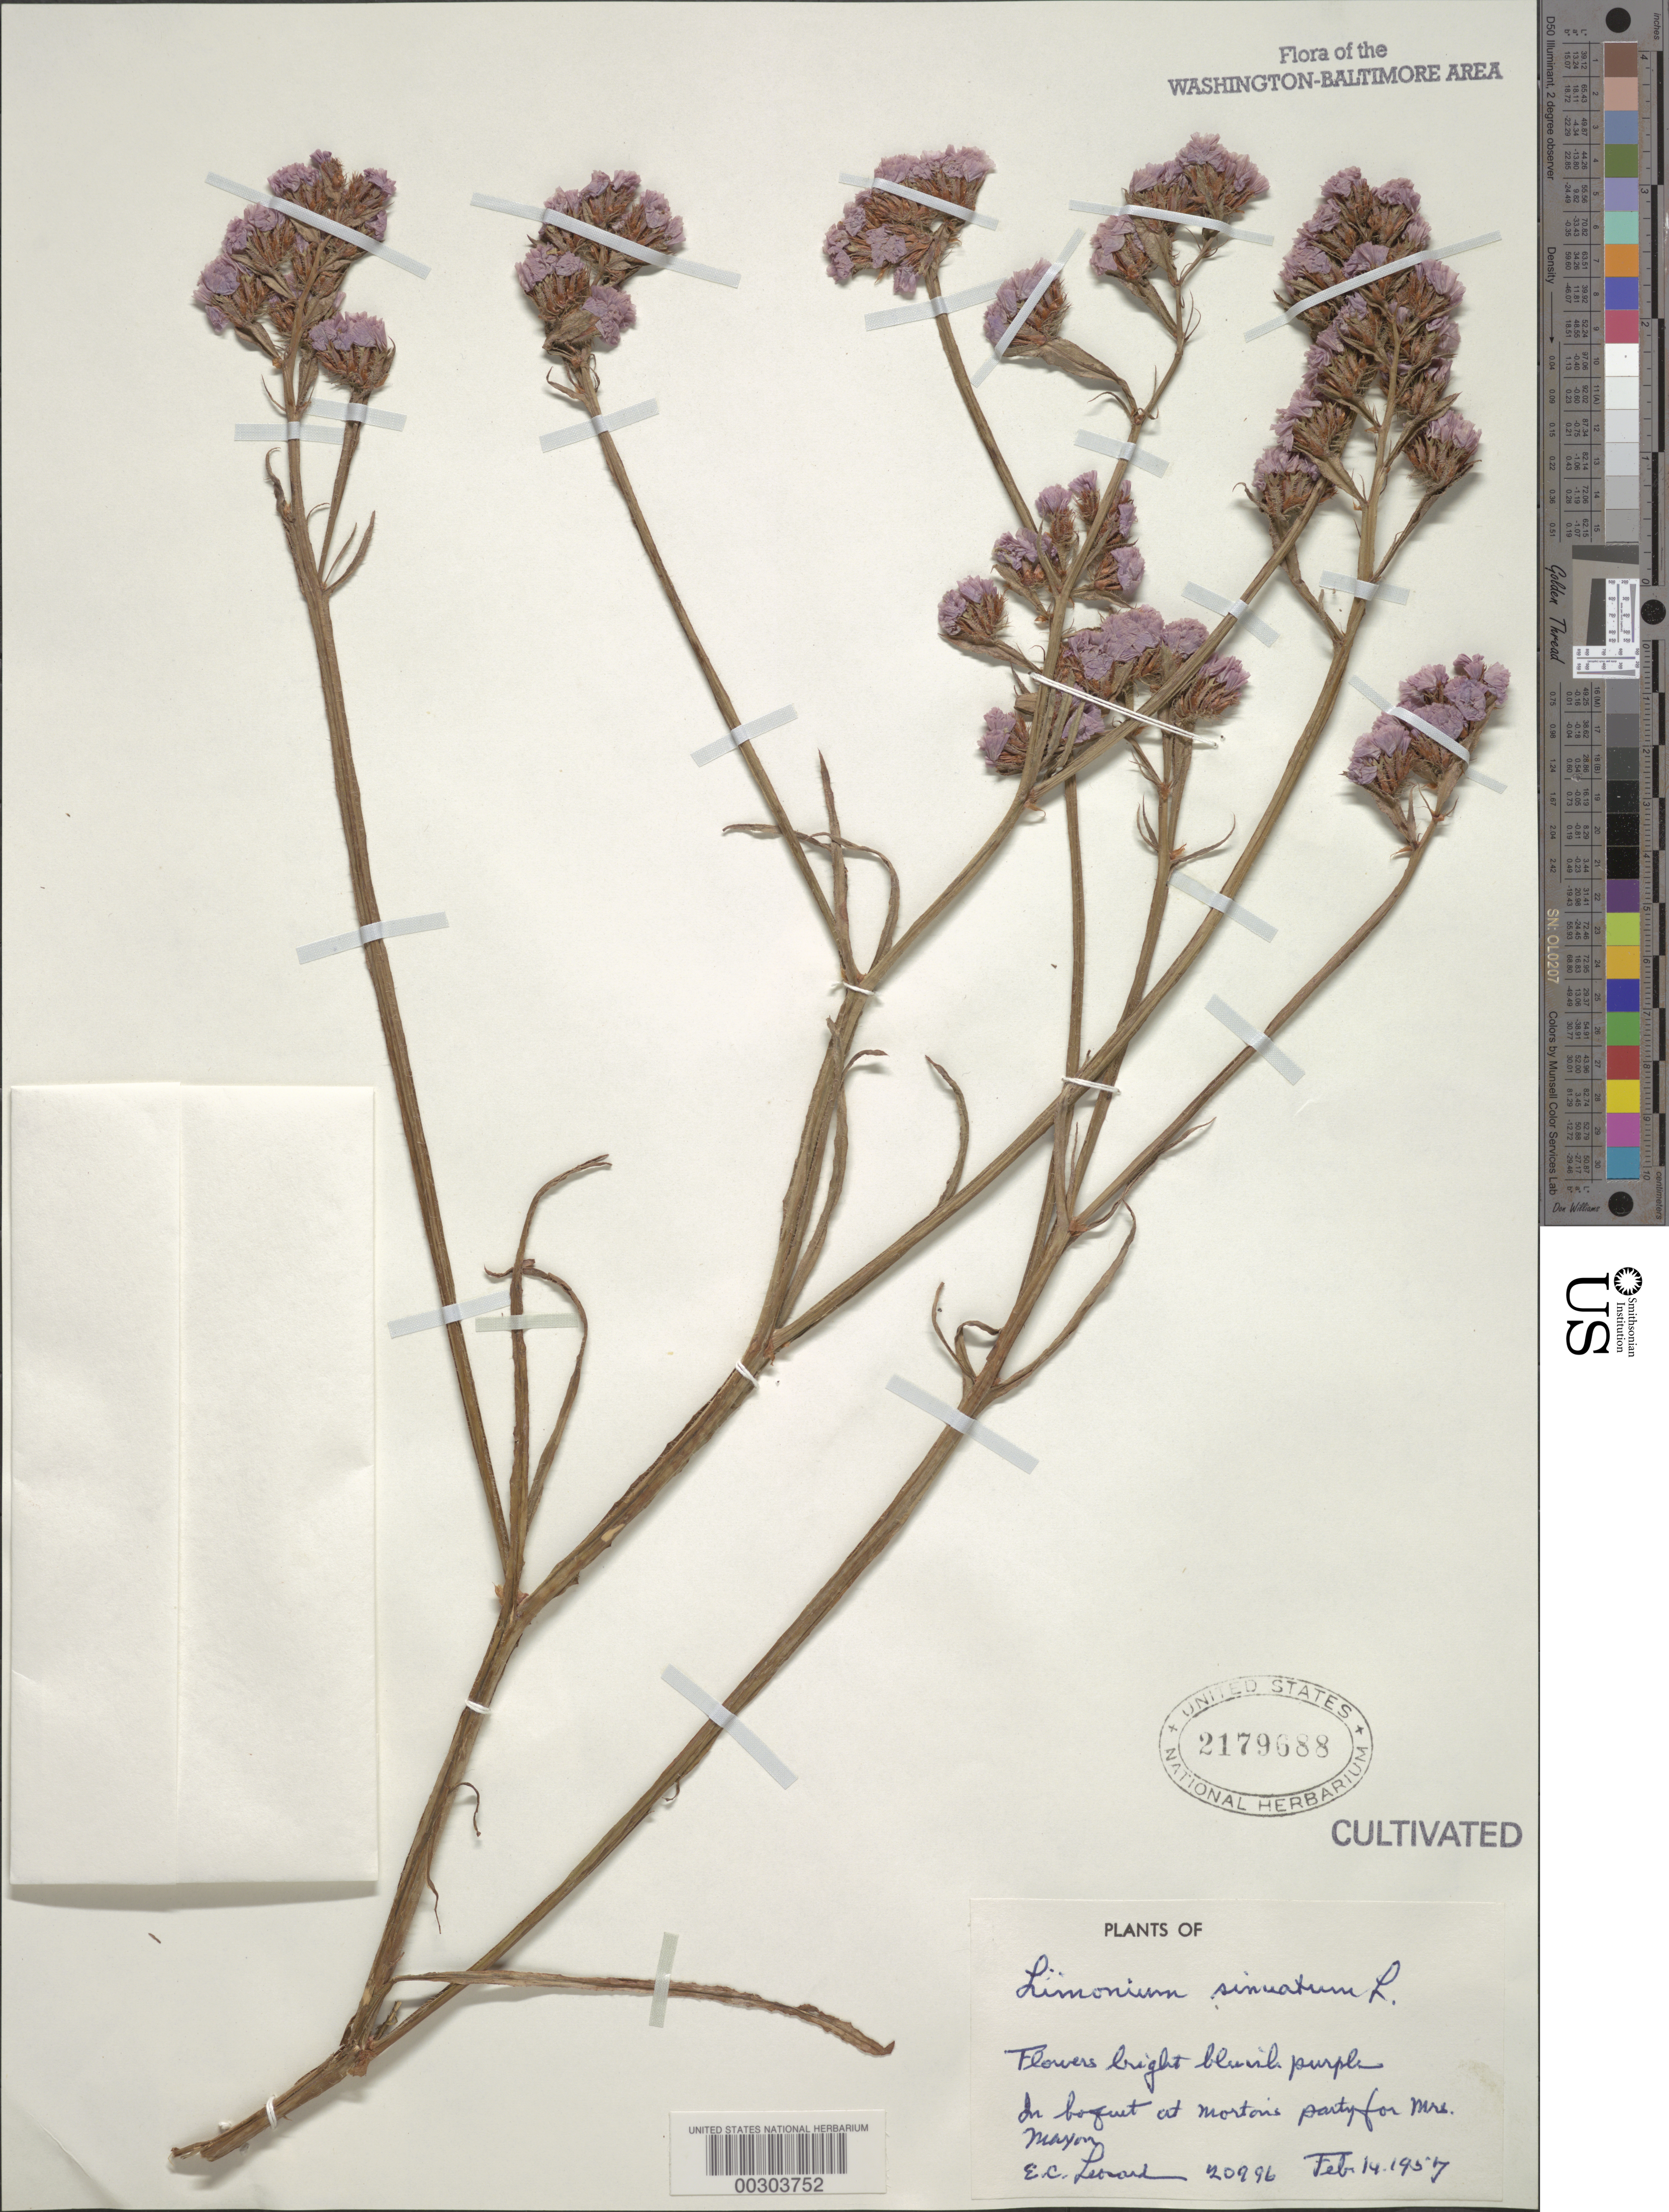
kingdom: Plantae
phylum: Tracheophyta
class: Magnoliopsida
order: Caryophyllales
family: Plumbaginaceae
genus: Limonium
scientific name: Limonium sinuatum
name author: (L.) Mill.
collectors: E. C. Leonard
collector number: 20996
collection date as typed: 14 Feb 1957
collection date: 1957-02-14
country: United States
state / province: District of Columbia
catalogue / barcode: US 2179688